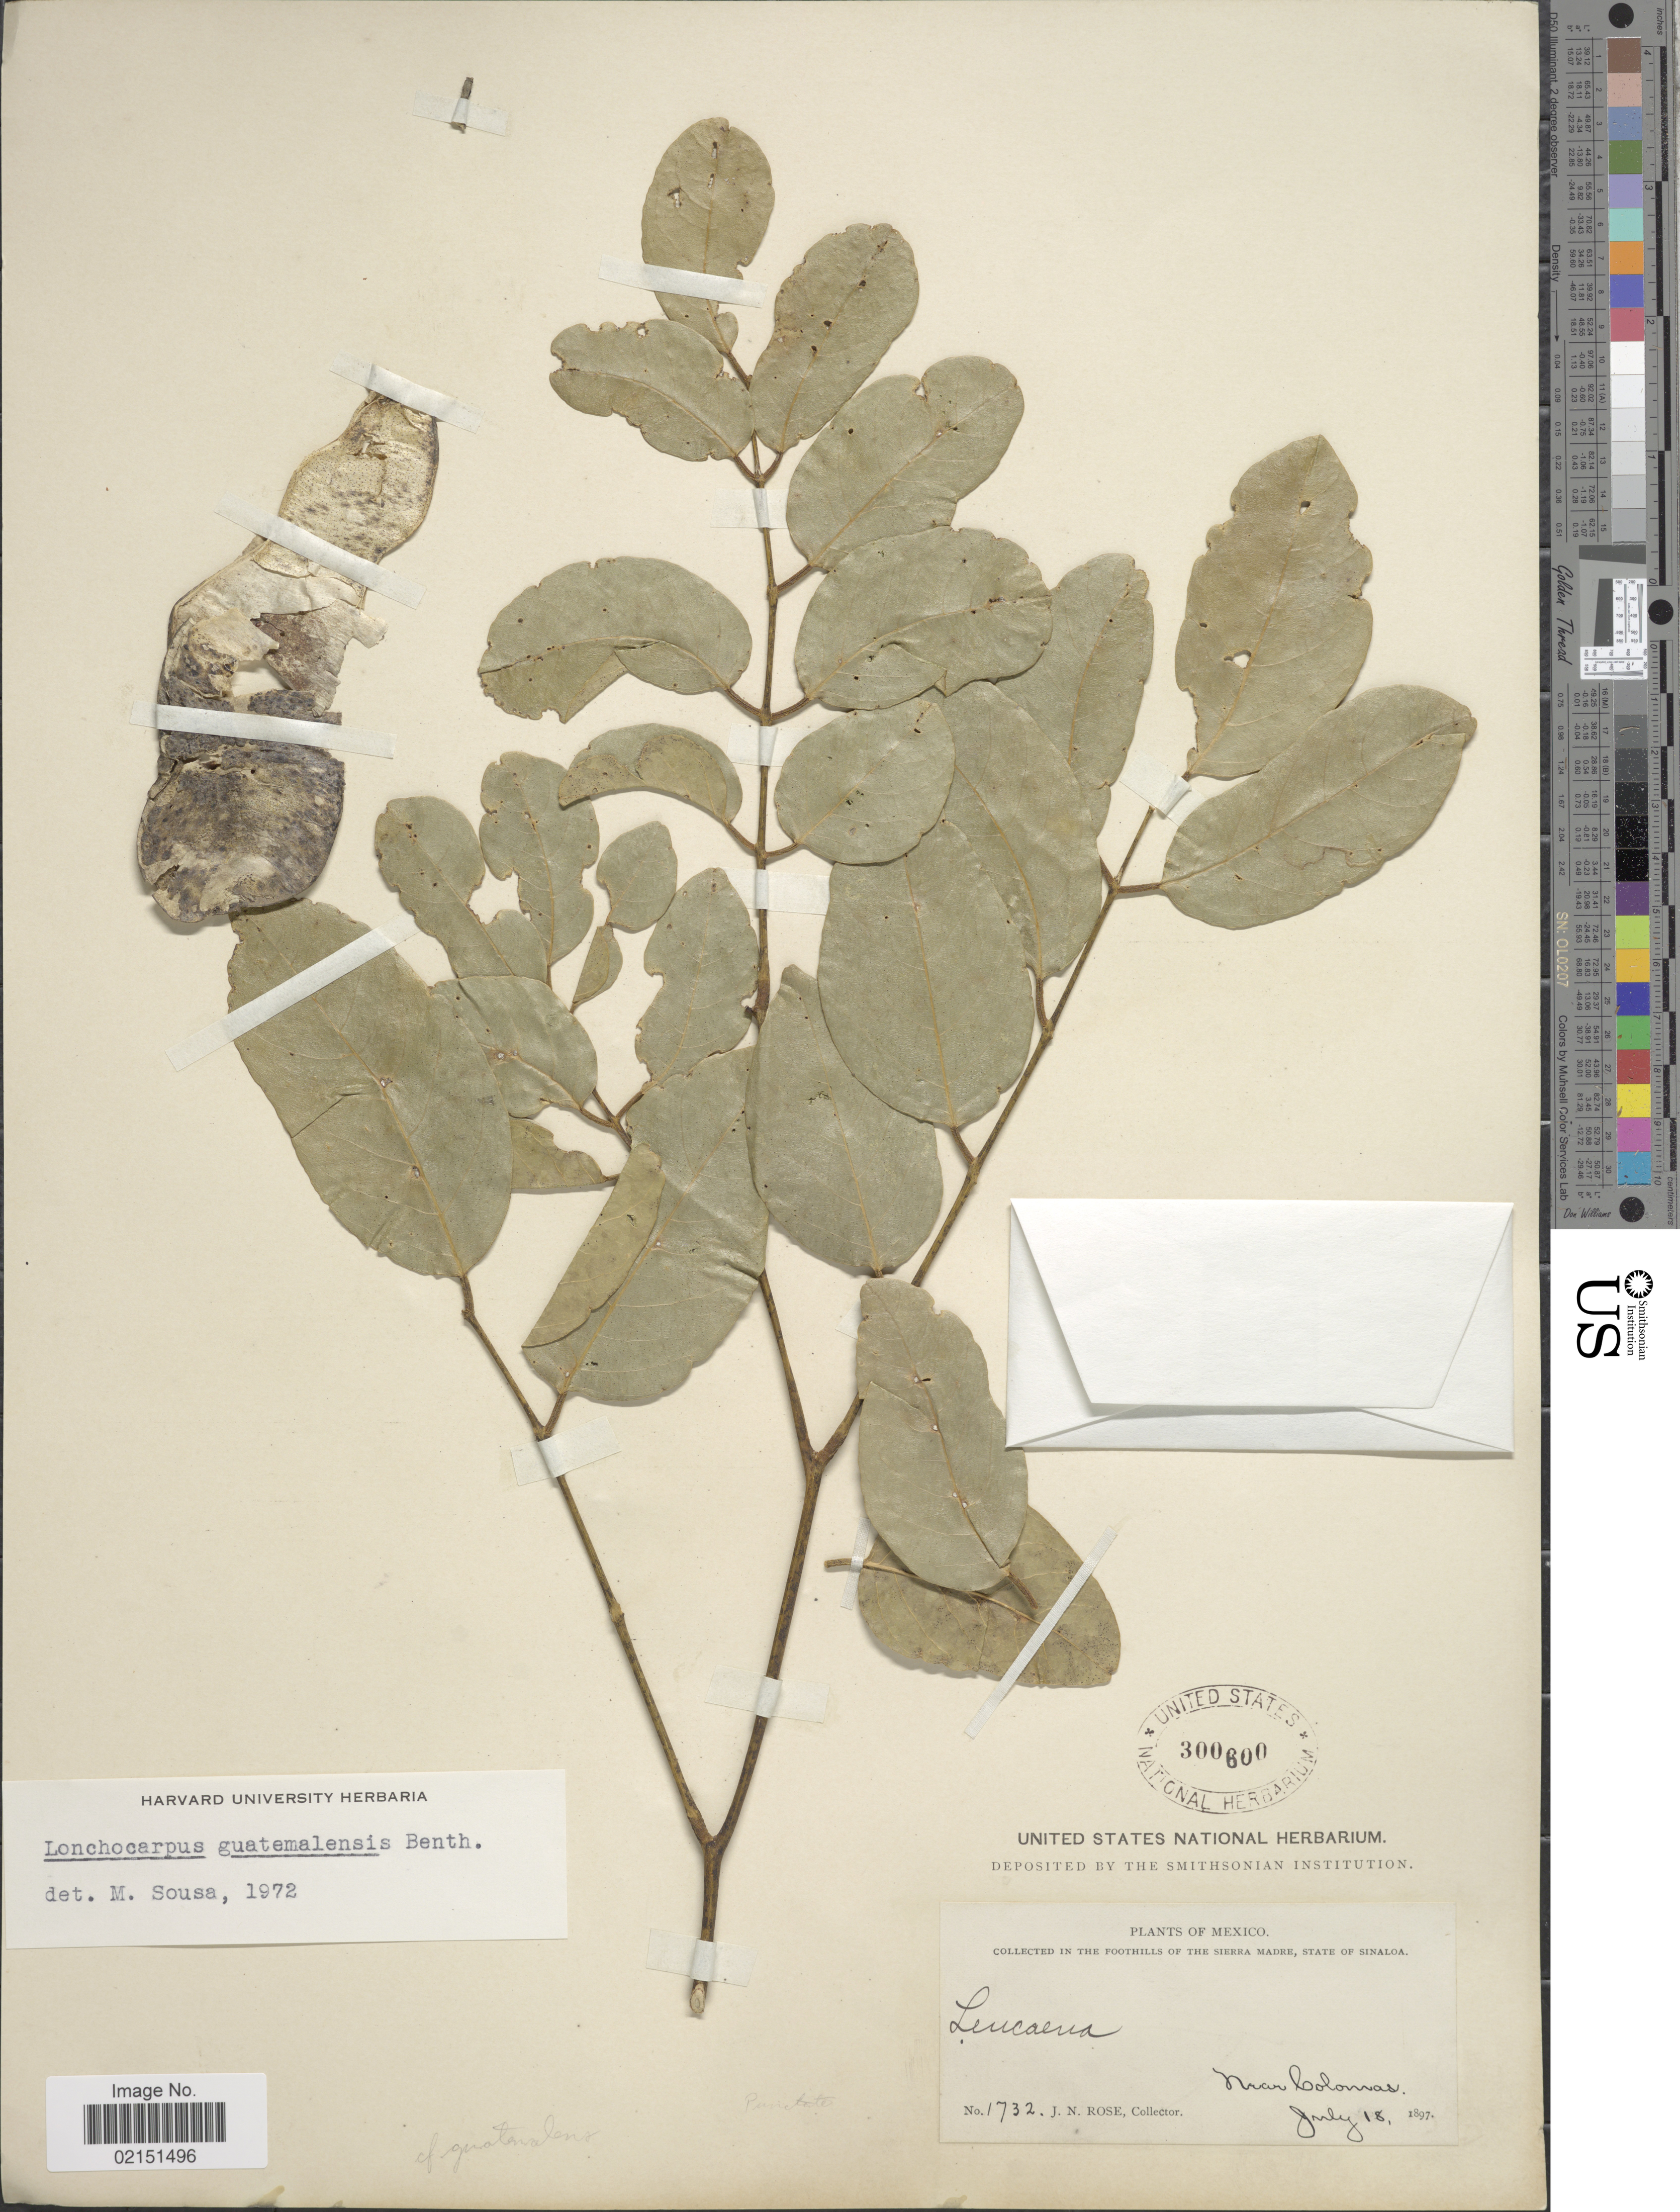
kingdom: Plantae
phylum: Tracheophyta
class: Magnoliopsida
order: Fabales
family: Fabaceae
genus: Lonchocarpus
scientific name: Lonchocarpus guatemalensis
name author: Benth.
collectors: J. N. Rose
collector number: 1732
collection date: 1897-07-18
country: Mexico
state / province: Sinaloa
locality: In the foothills of the Sierra Madre, State of Sinaloa. Near Colomas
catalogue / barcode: US 300600